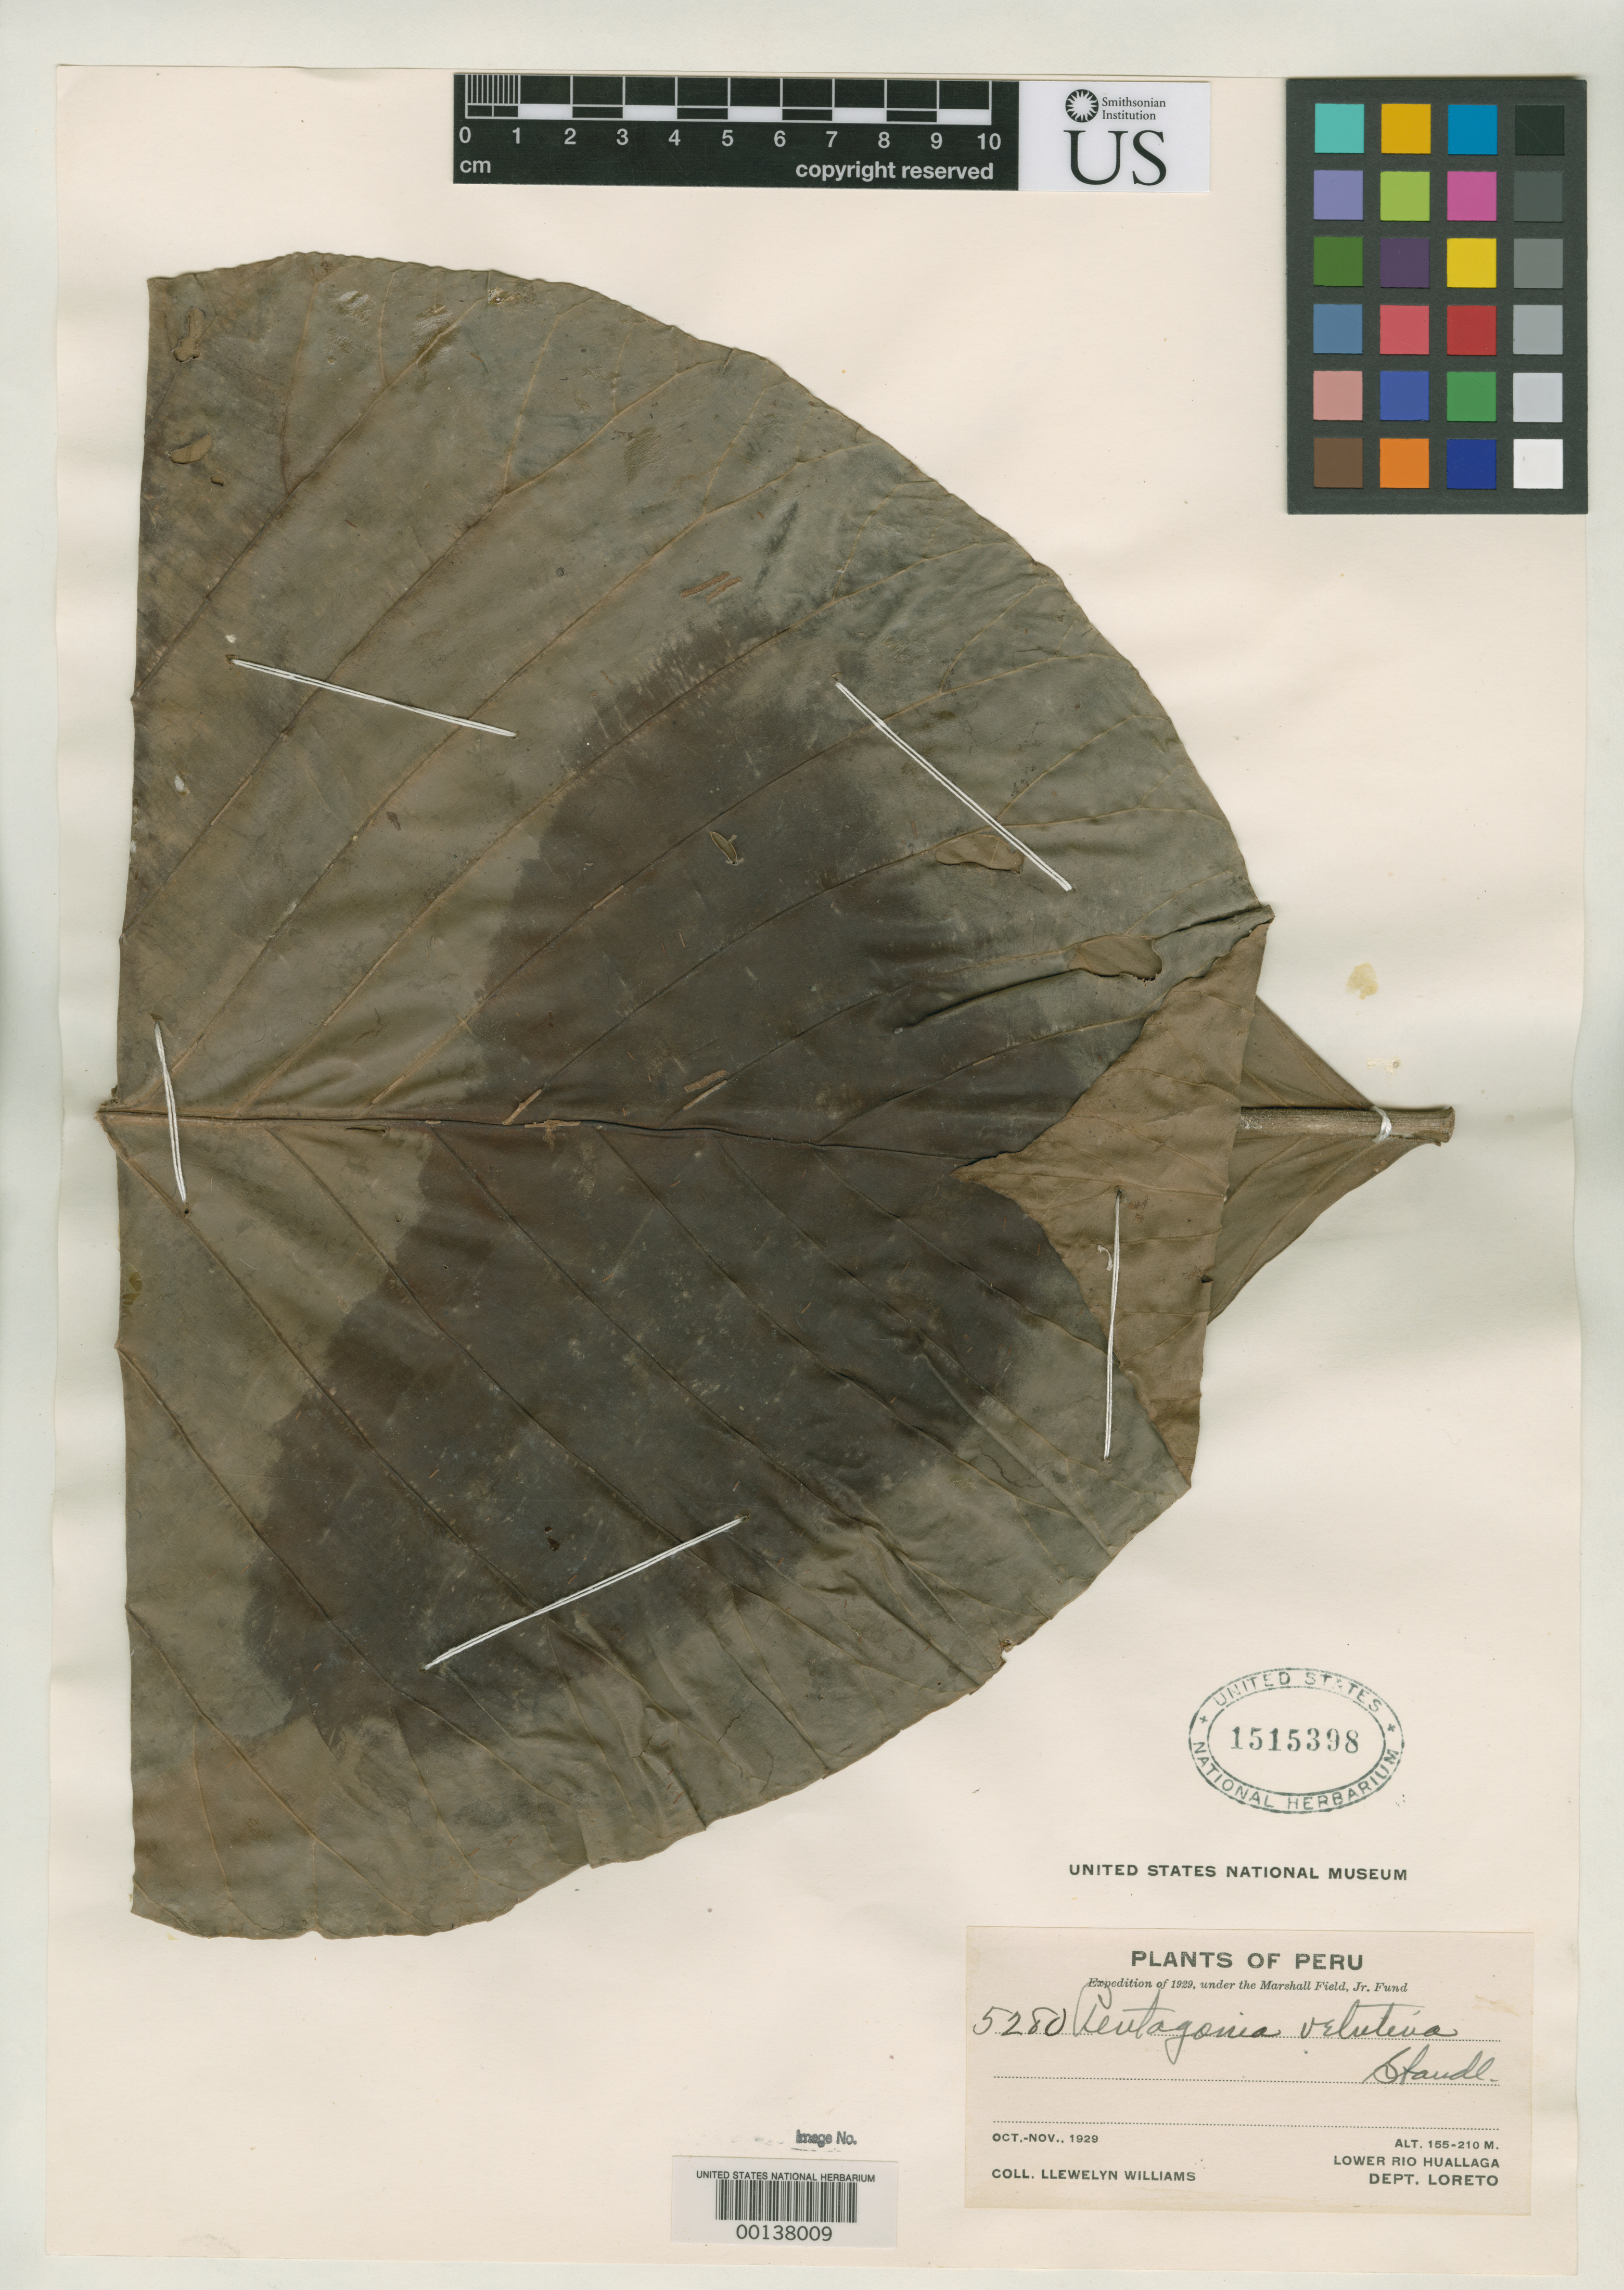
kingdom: Plantae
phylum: Tracheophyta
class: Magnoliopsida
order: Gentianales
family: Rubiaceae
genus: Pentagonia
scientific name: Pentagonia velutina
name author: Standl.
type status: Isotype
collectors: Ll. Williams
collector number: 5280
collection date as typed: Oct 1929 to -- Nov 1929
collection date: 1929-10/1929-11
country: Peru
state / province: Loreto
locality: Lower Rio Huallaga, Puerto Arturo, Yurimaguas.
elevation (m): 155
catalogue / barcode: US 1515398